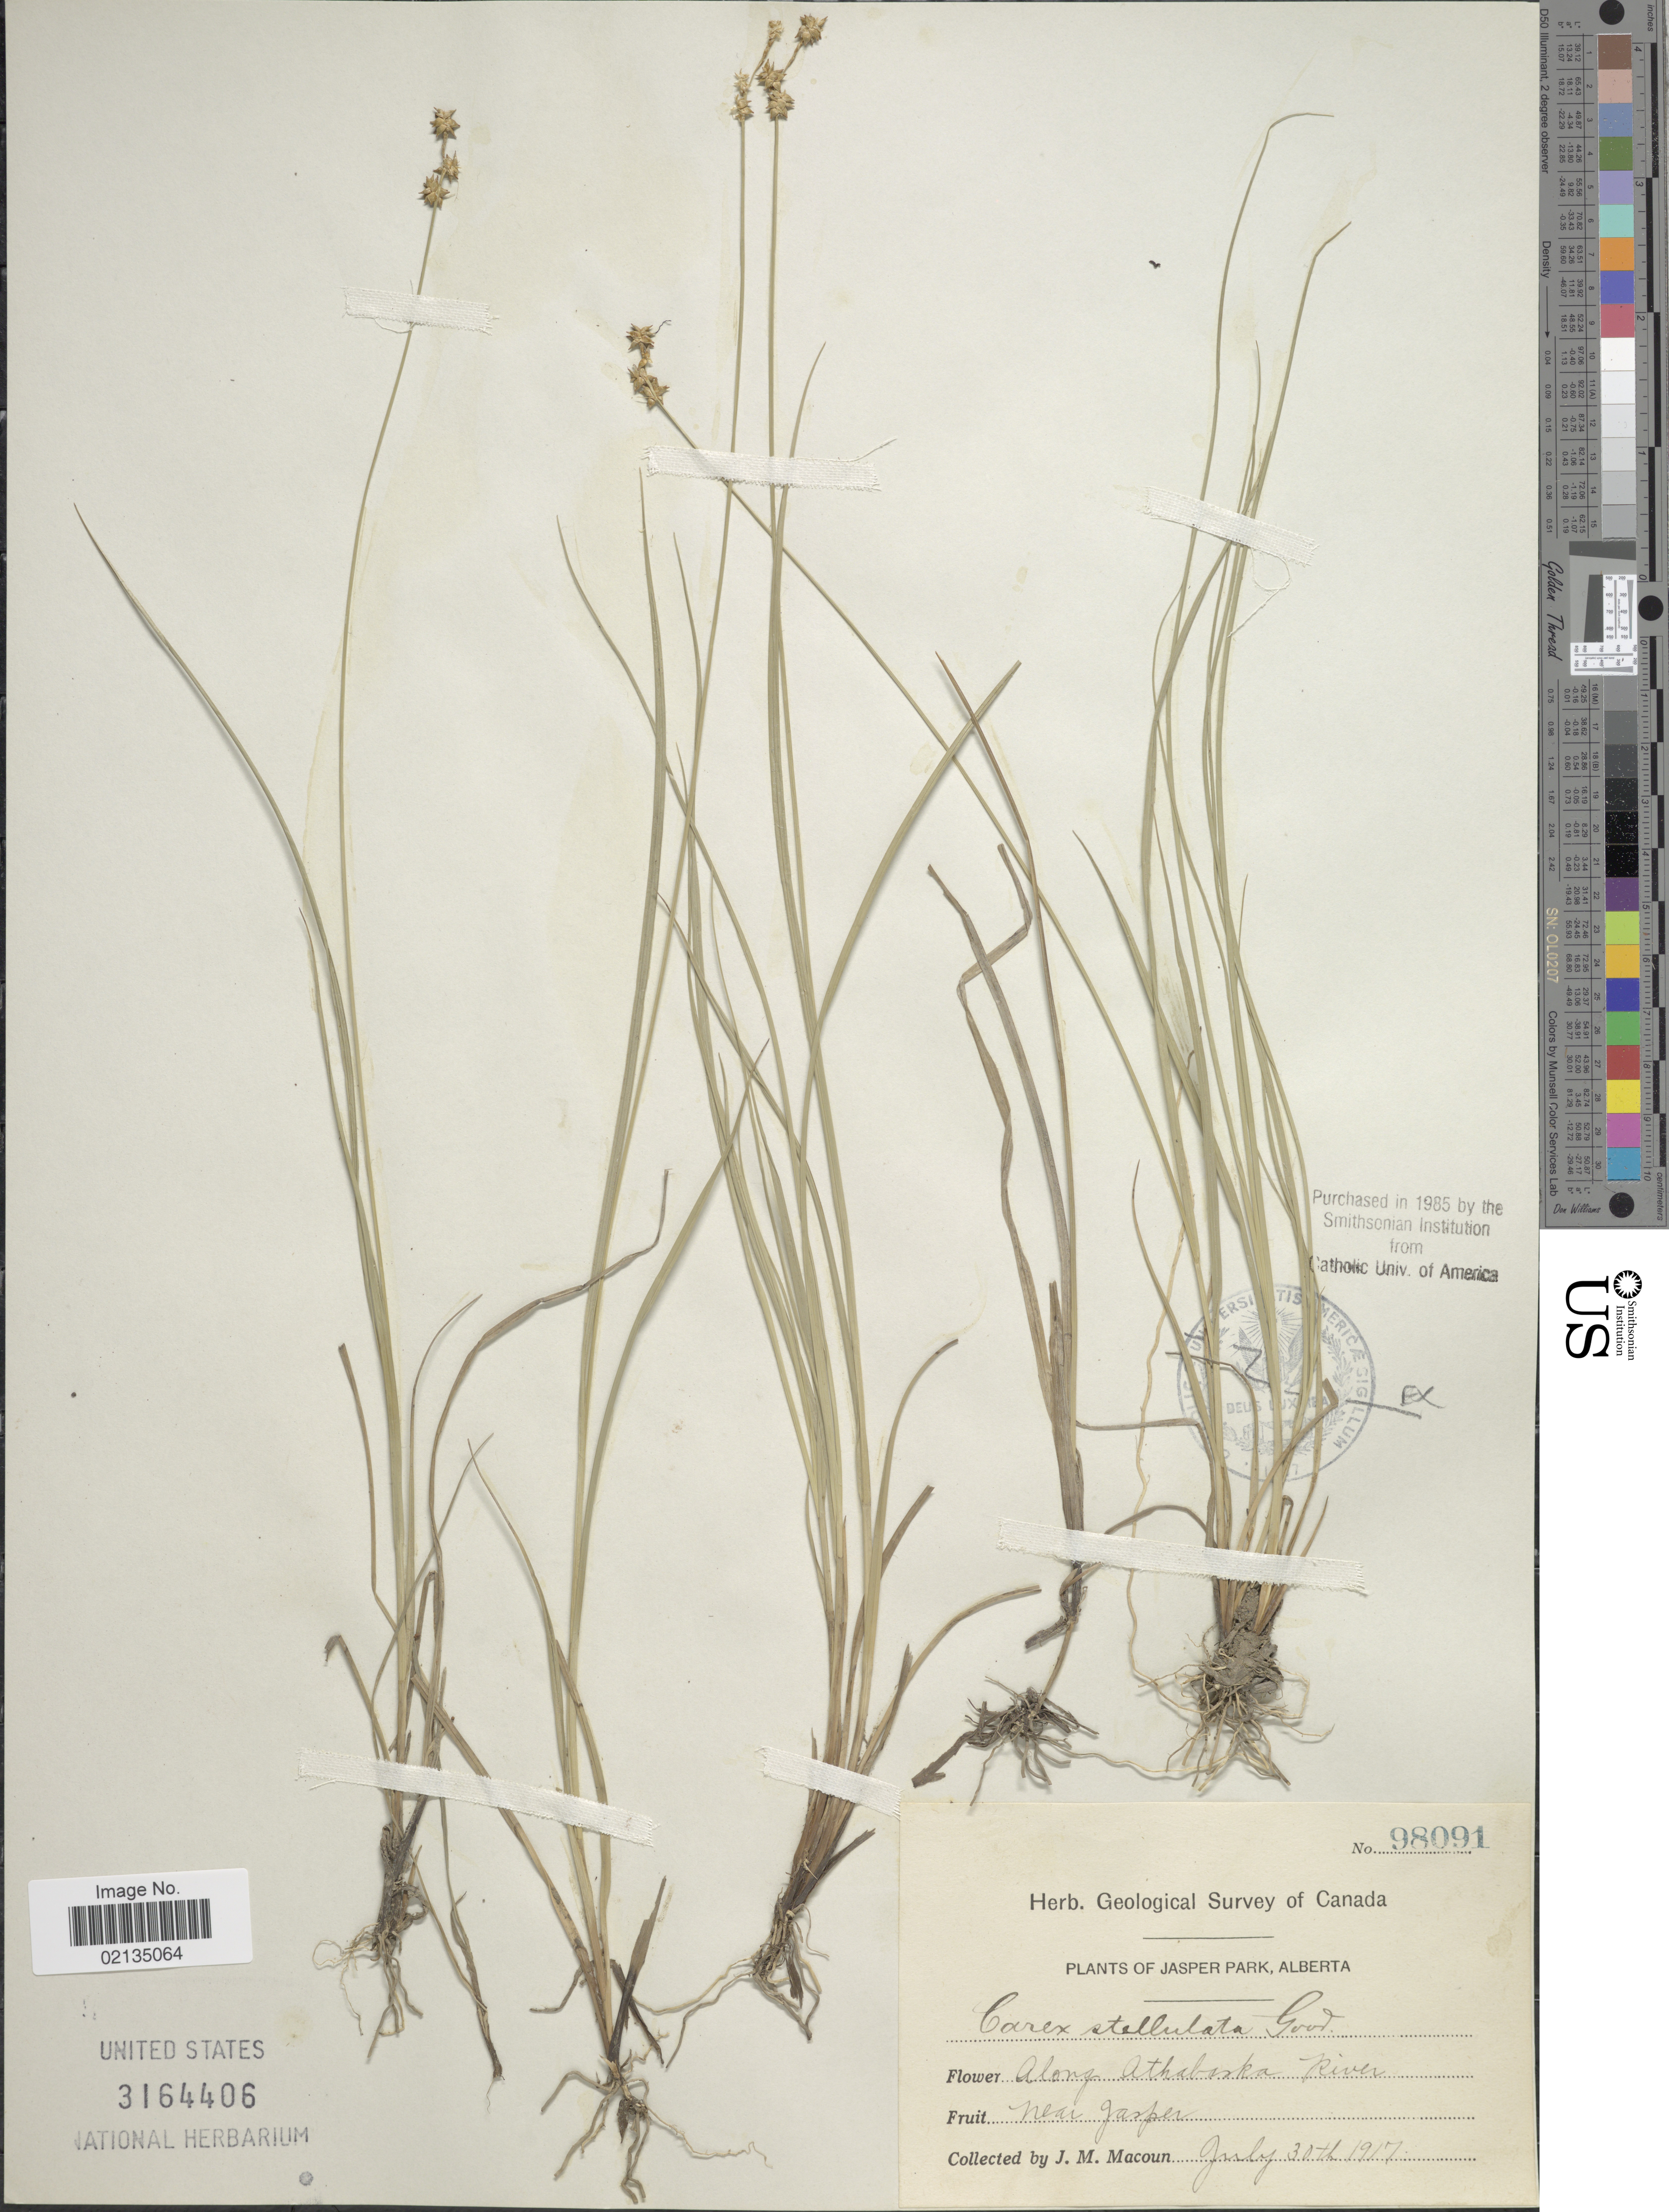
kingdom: Plantae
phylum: Tracheophyta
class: Liliopsida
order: Poales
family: Cyperaceae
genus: Carex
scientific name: Carex echinata subsp. echinata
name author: Murray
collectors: J. M. Macoun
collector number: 98091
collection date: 1917-07-30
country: Canada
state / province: Alberta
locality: Along Athabaska River, near jasper.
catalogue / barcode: US 3164406